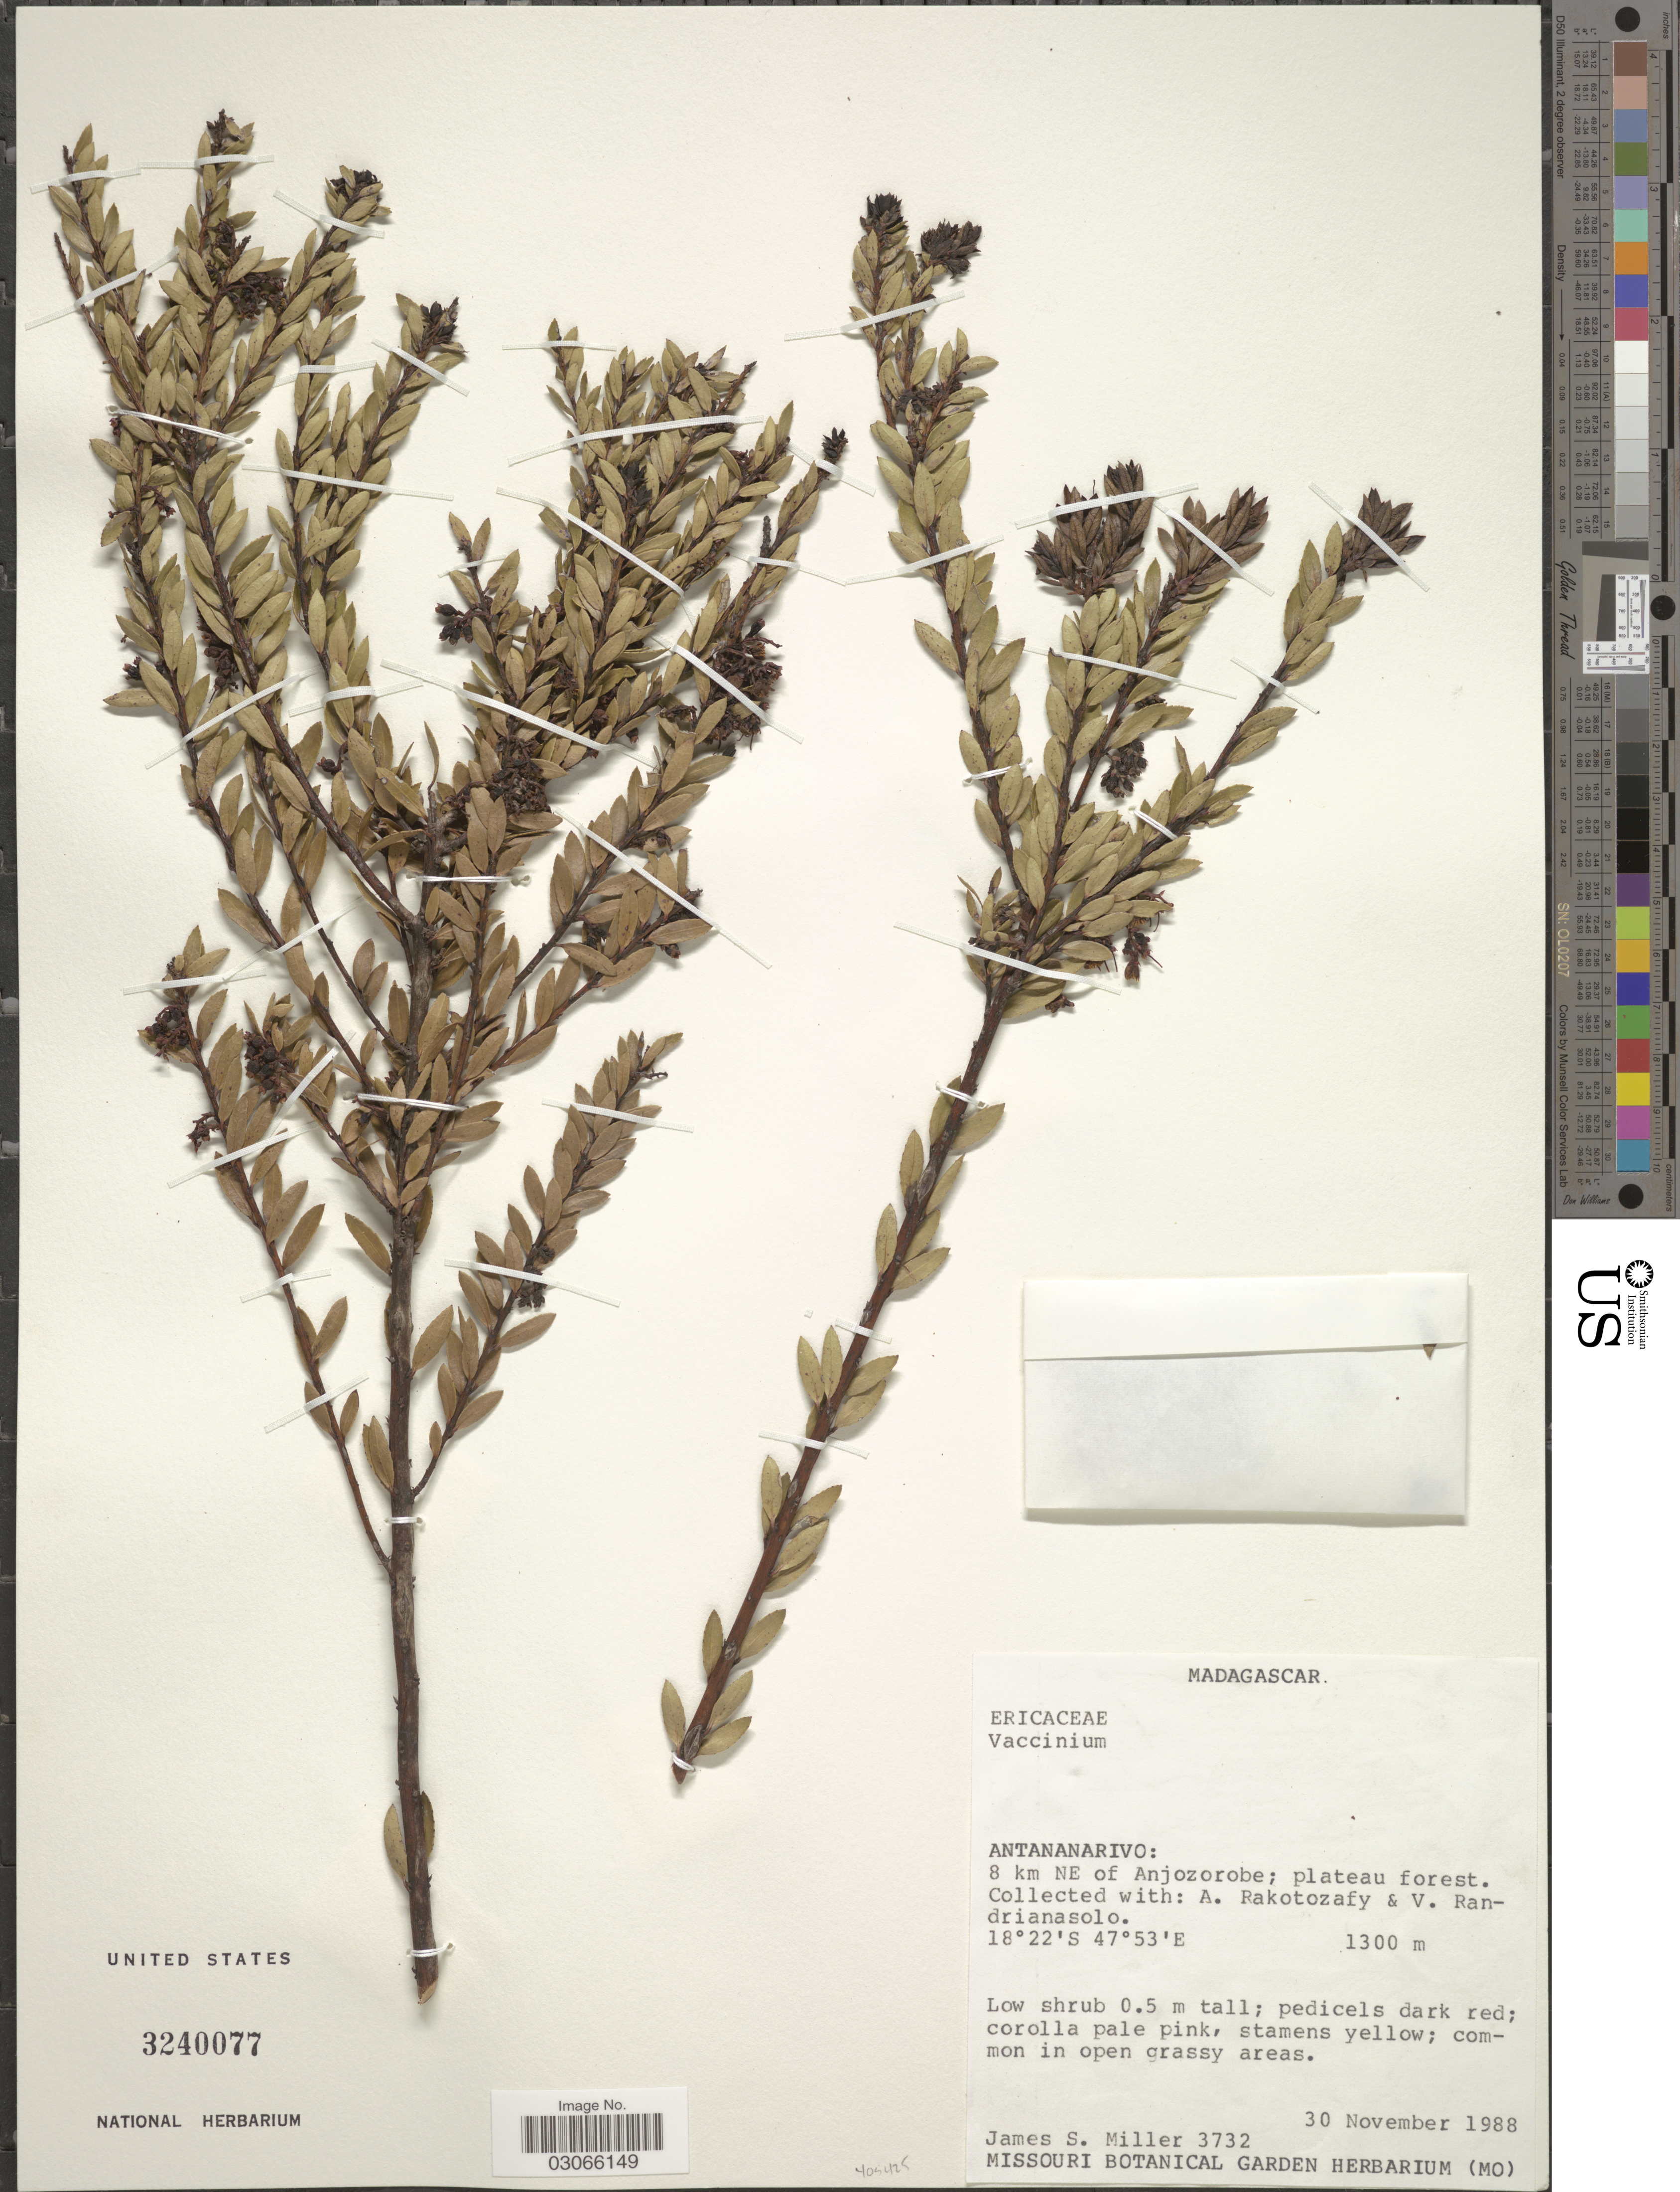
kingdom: Plantae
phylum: Tracheophyta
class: Magnoliopsida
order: Ericales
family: Ericaceae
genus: Vaccinium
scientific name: Vaccinium sp.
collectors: J. S. Miller, A. Rakotozafy & V. Randrianasolo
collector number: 3732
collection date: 1988-11-30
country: Madagascar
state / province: Analamanga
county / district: Anjozorobe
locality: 8 km NE of Anjozorobe; plateau forest.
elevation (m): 1300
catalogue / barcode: US 3240077